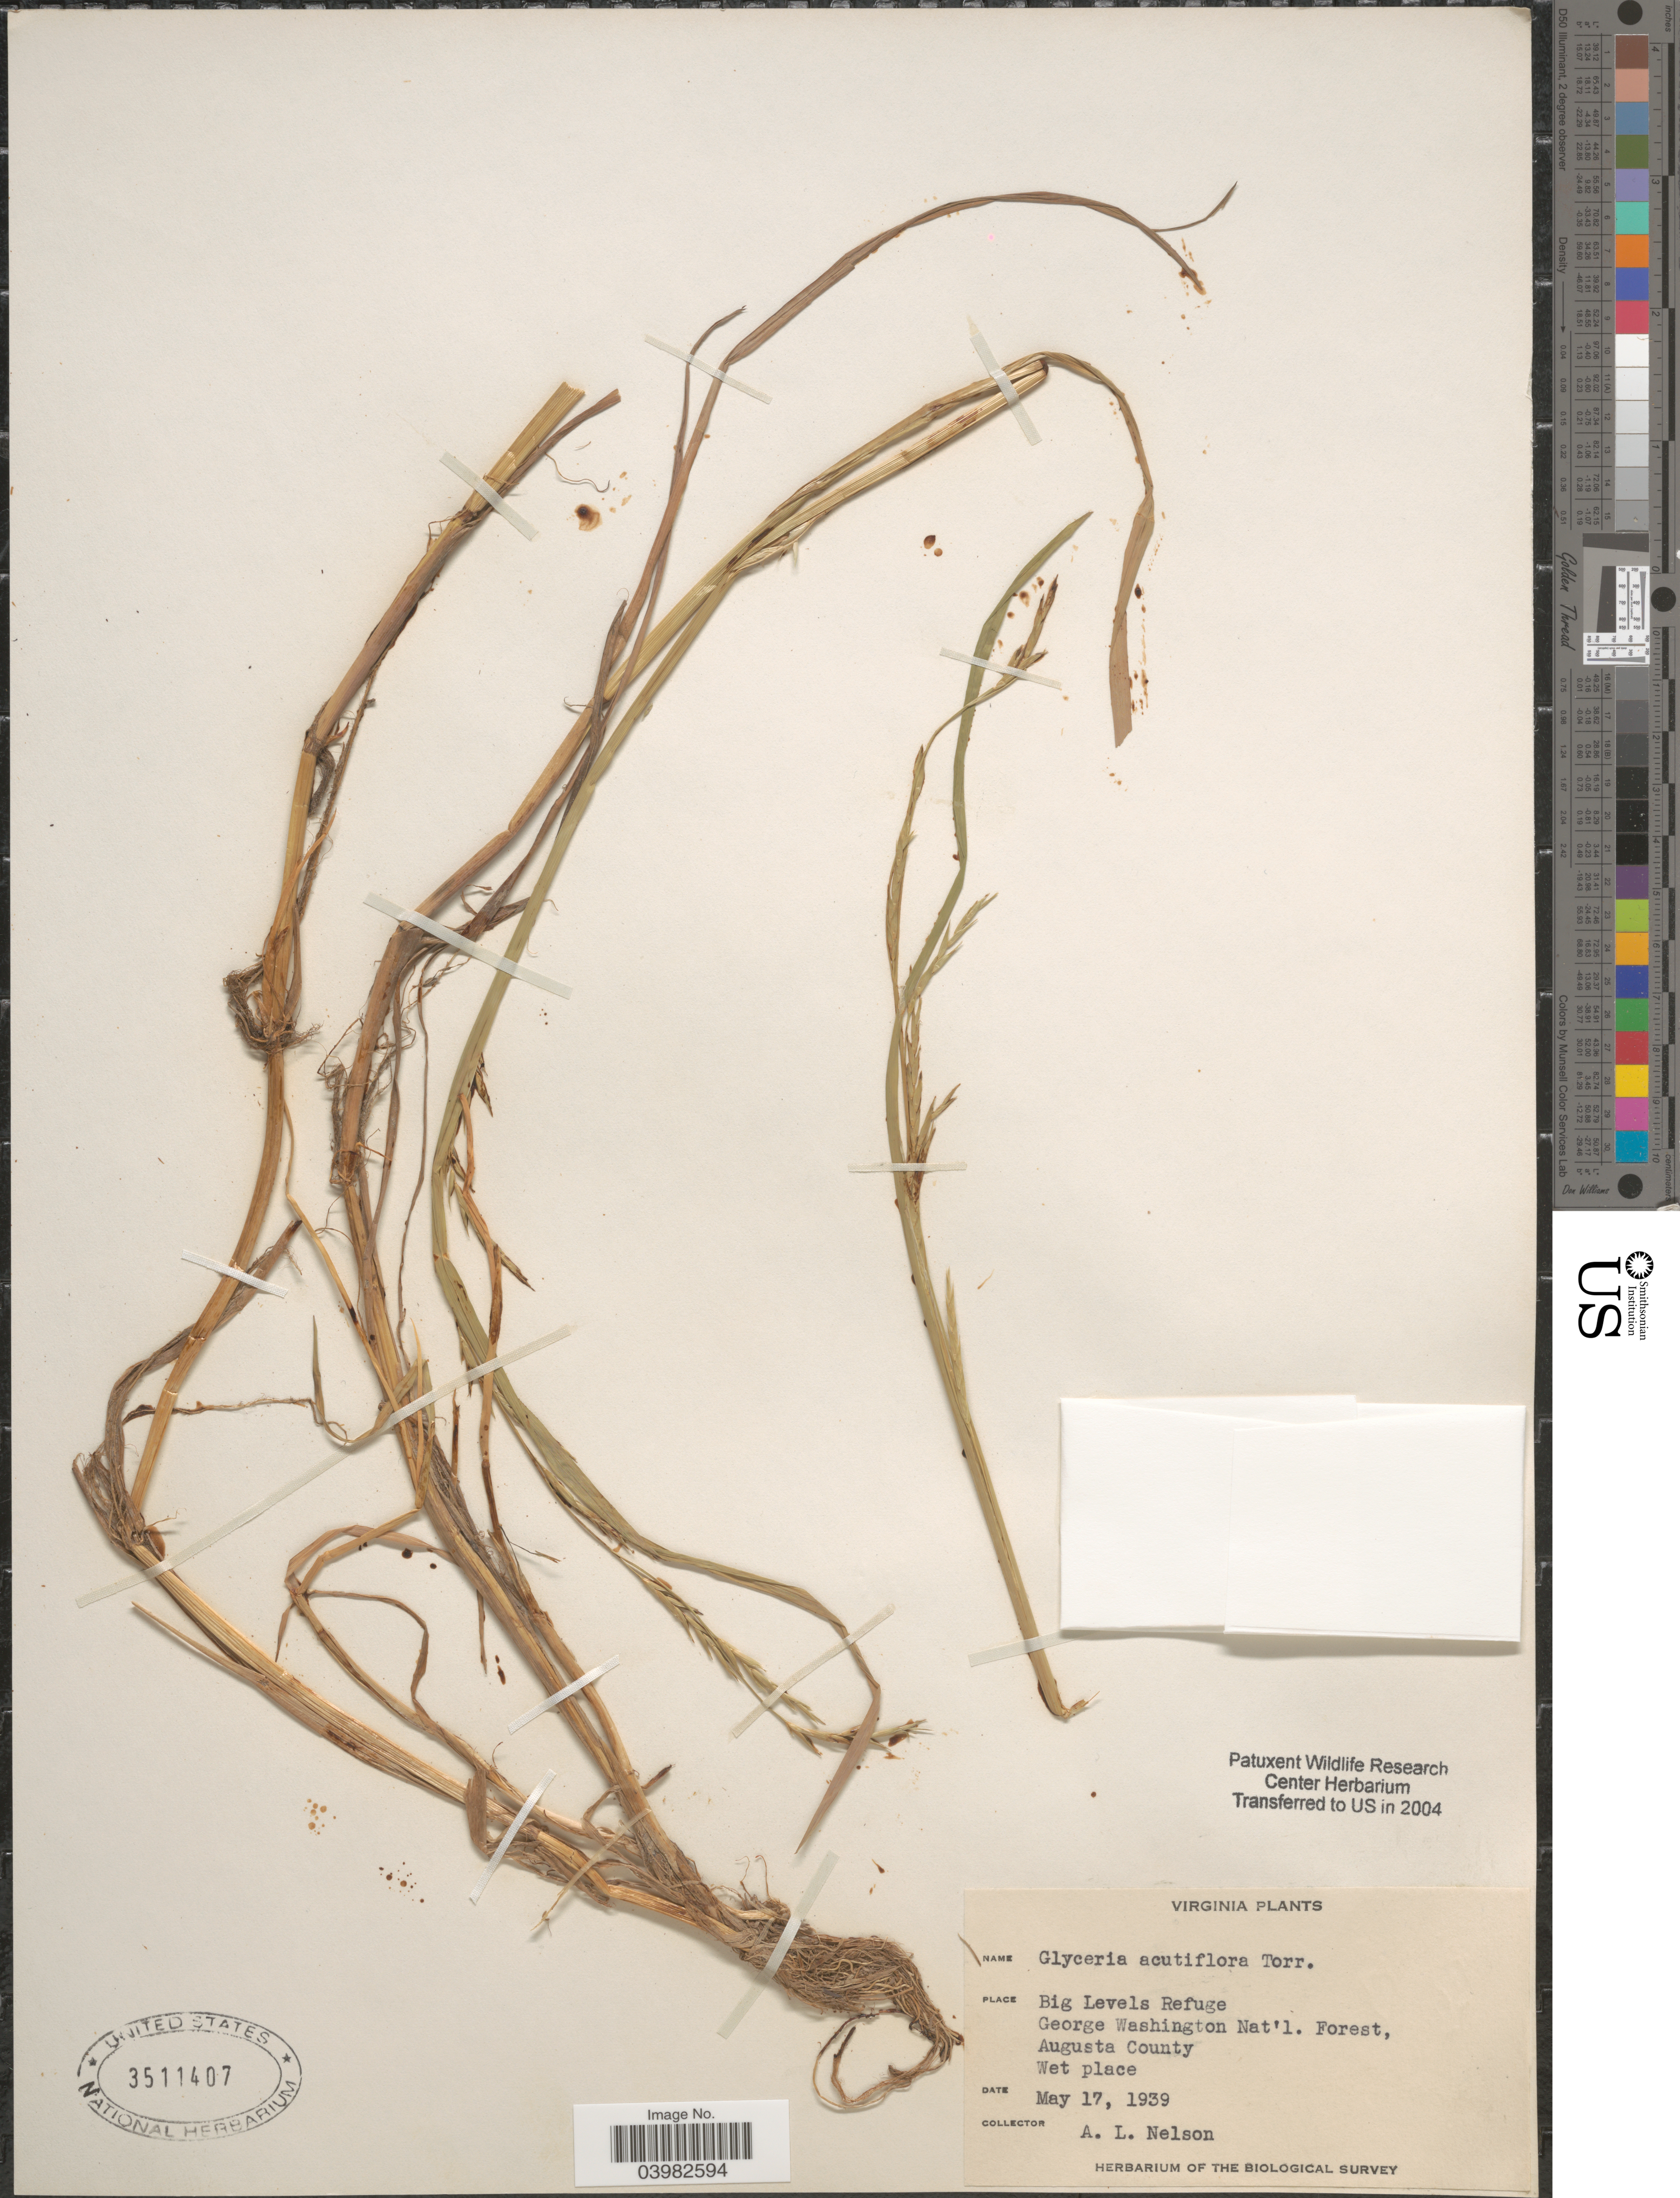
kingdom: Plantae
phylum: Tracheophyta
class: Liliopsida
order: Poales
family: Poaceae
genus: Glyceria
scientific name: Glyceria acutiflora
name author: Torr.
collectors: A. L. Nelson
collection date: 1939-05-17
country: United States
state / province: Virginia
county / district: Augusta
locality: Big Levels Refuge. George Washington Nat'l. Forest, Augusta County.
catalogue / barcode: US 3511407